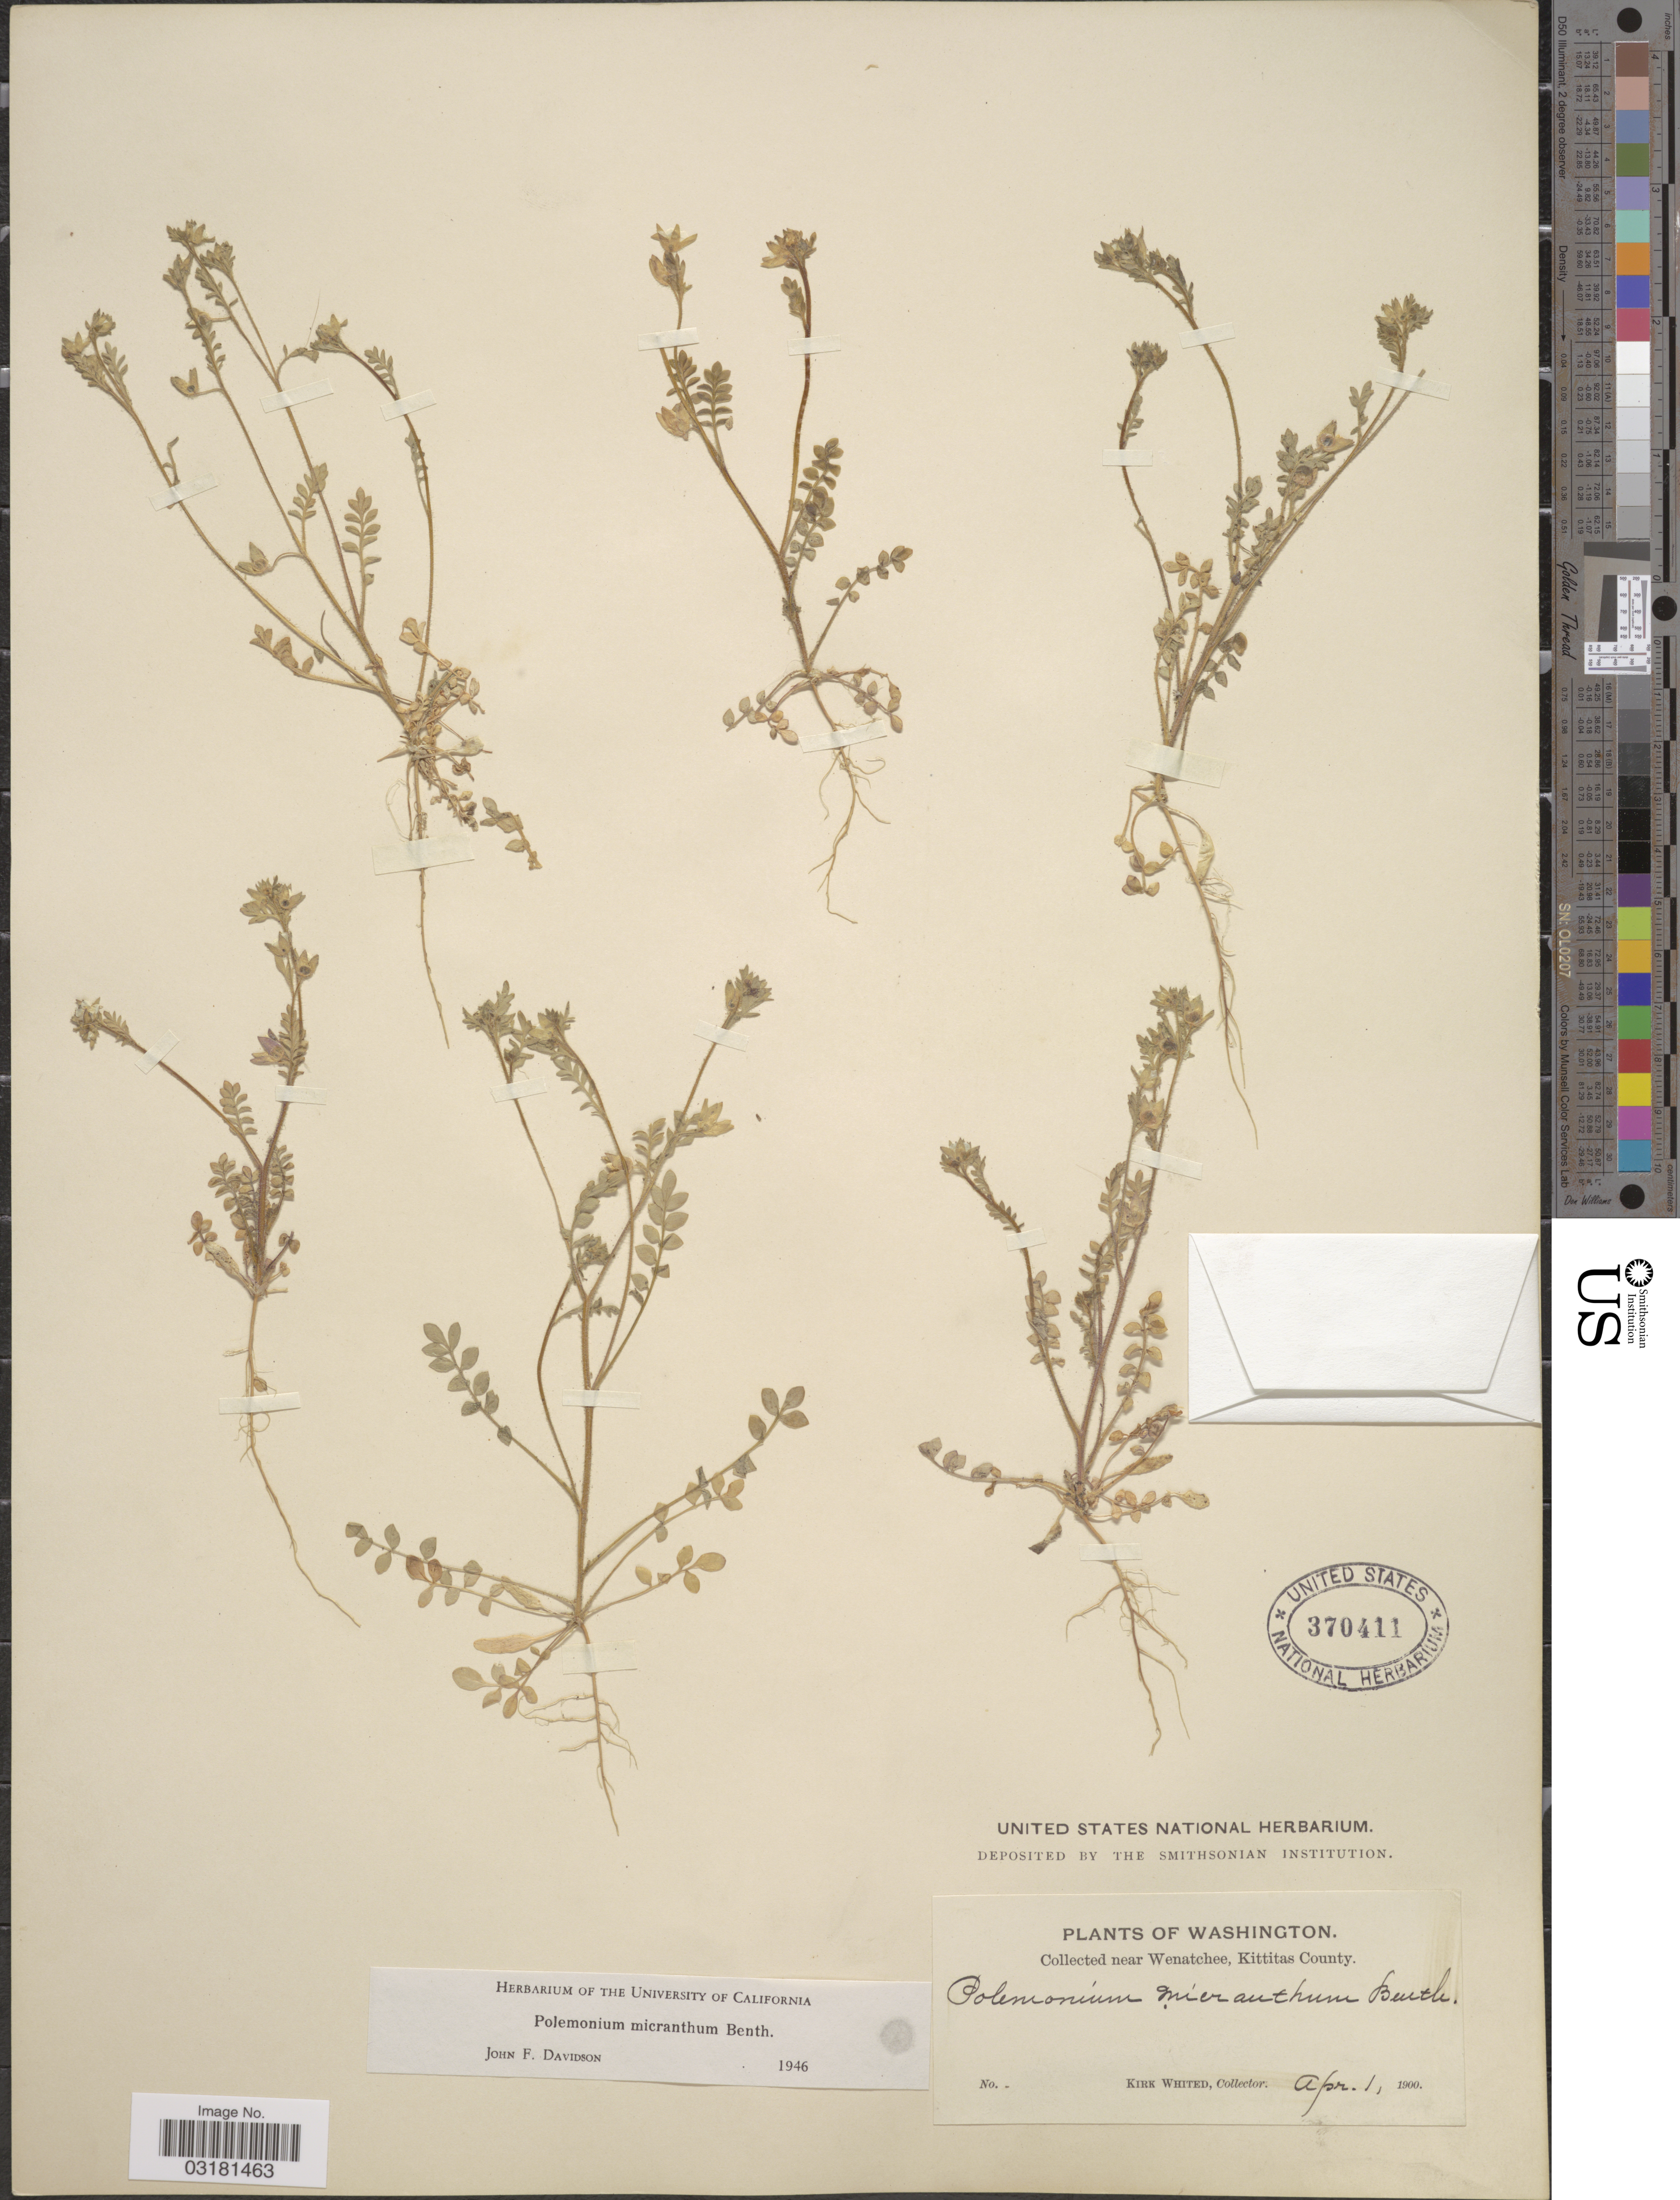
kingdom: Plantae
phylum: Tracheophyta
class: Magnoliopsida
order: Ericales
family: Polemoniaceae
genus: Polemonium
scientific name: Polemonium micranthum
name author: Benth.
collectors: K. Whited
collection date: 1900-04-01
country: United States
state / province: Washington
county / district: Kittitas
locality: Near Wenatchee, Kittitas County.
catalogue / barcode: US 370411